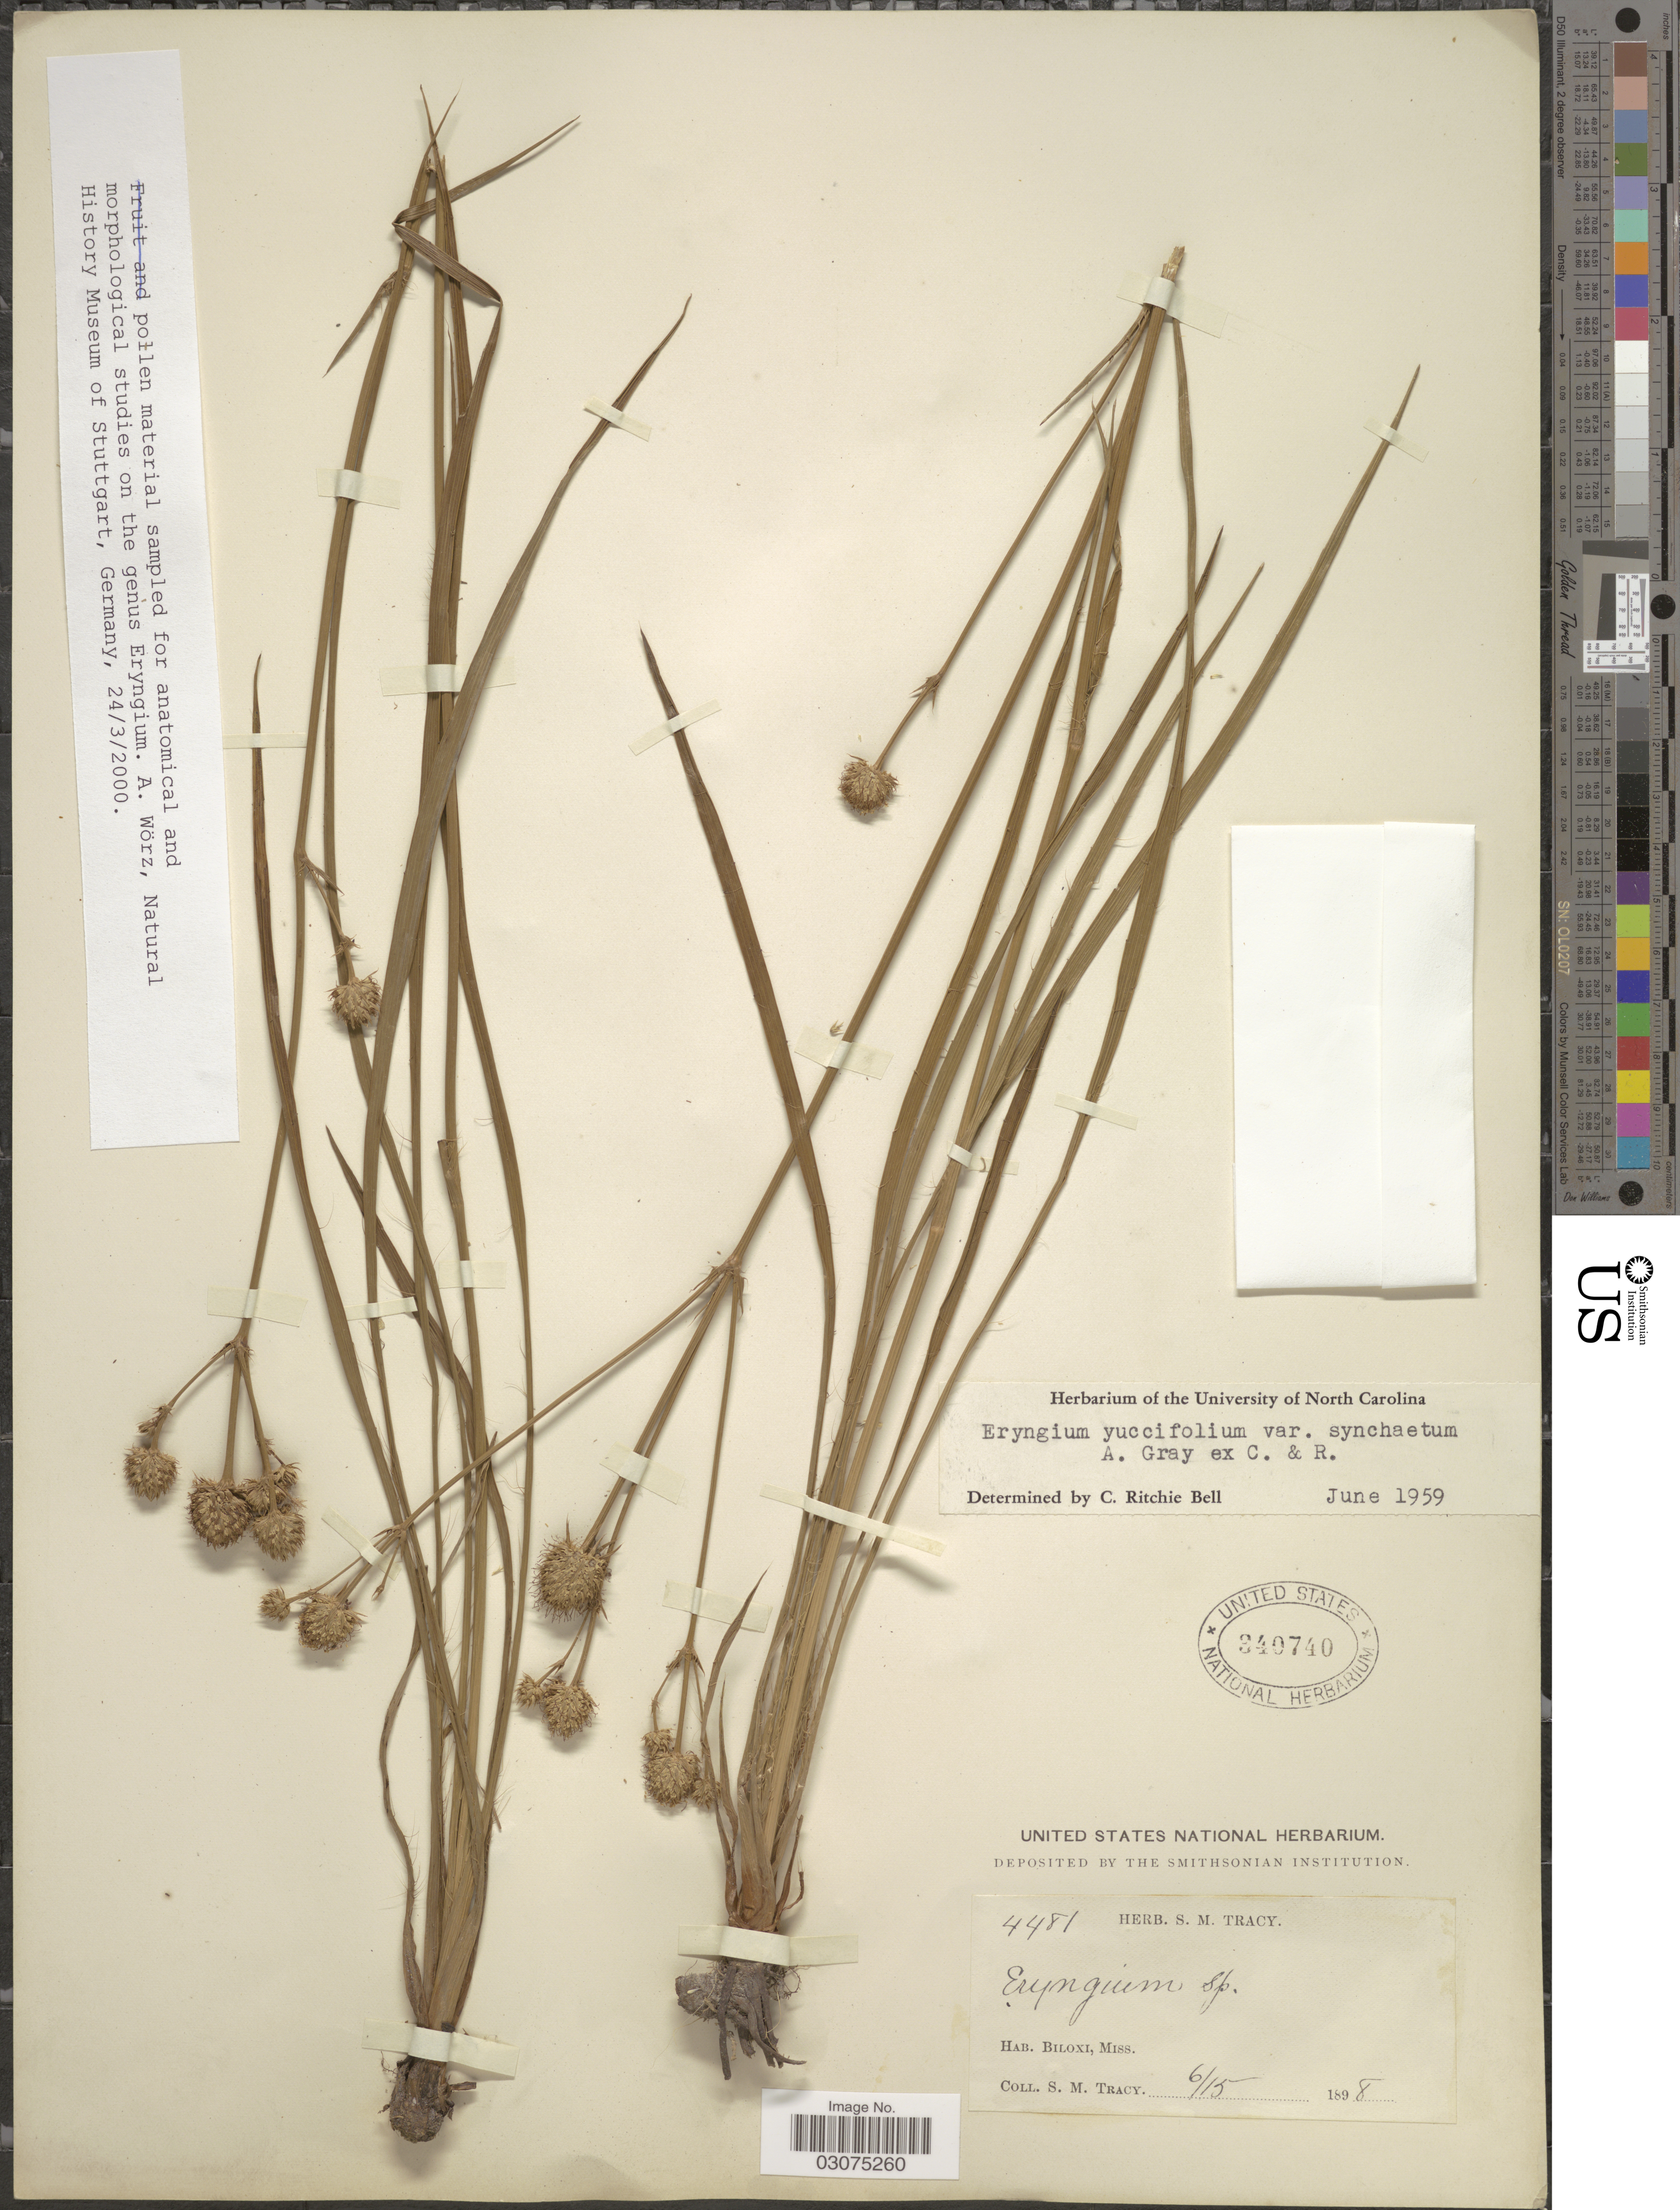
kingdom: Plantae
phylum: Tracheophyta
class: Magnoliopsida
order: Apiales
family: Apiaceae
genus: Eryngium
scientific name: Eryngium yuccifolium var. synchaetum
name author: A. Gray ex J.M. Coult. & Rose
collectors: S. M. Tracy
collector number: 4481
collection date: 1898-06-15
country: United States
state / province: Mississippi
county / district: Harrison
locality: Biloxi.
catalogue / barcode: US 340740